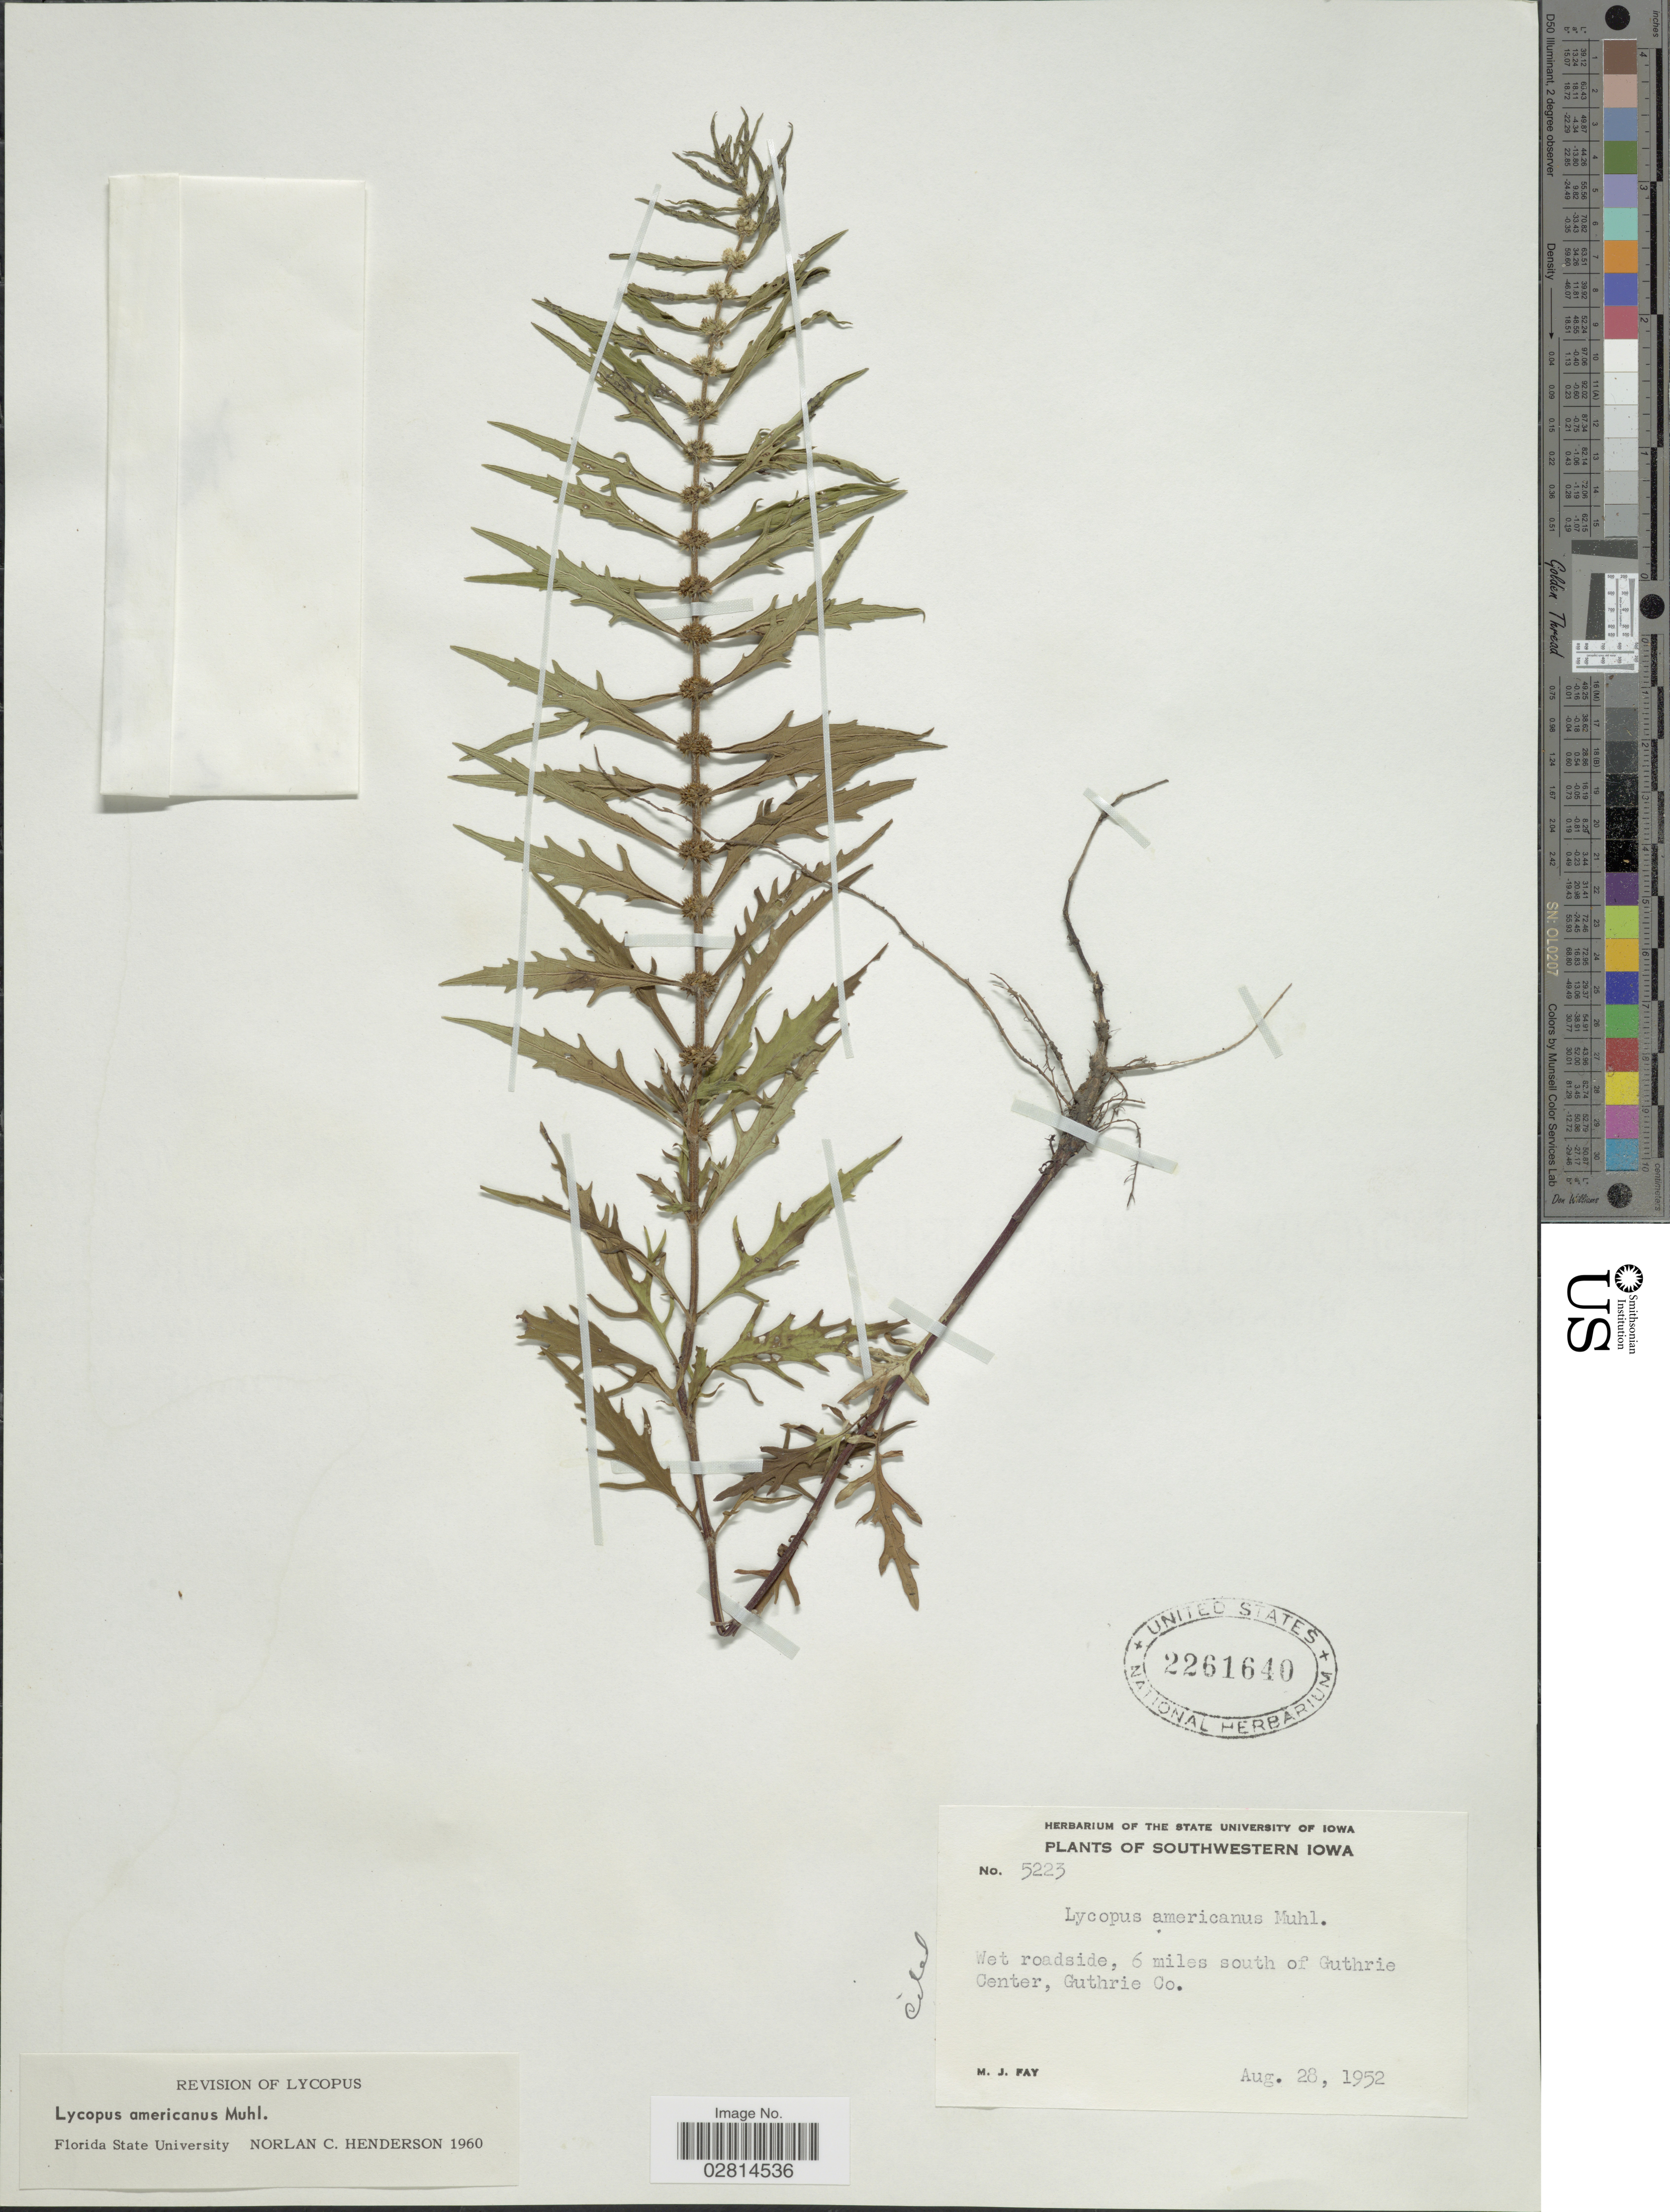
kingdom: Plantae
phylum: Tracheophyta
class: Magnoliopsida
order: Lamiales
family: Lamiaceae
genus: Lycopus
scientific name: Lycopus americanus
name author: Muhl. ex W.P.C. Barton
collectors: M. Fay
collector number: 5223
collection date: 1952-08-28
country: United States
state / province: Iowa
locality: Southwestern Iowa. Wet roadside, 6 miles south of Guthrie Center, Guthrie Co.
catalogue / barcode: US 2261640